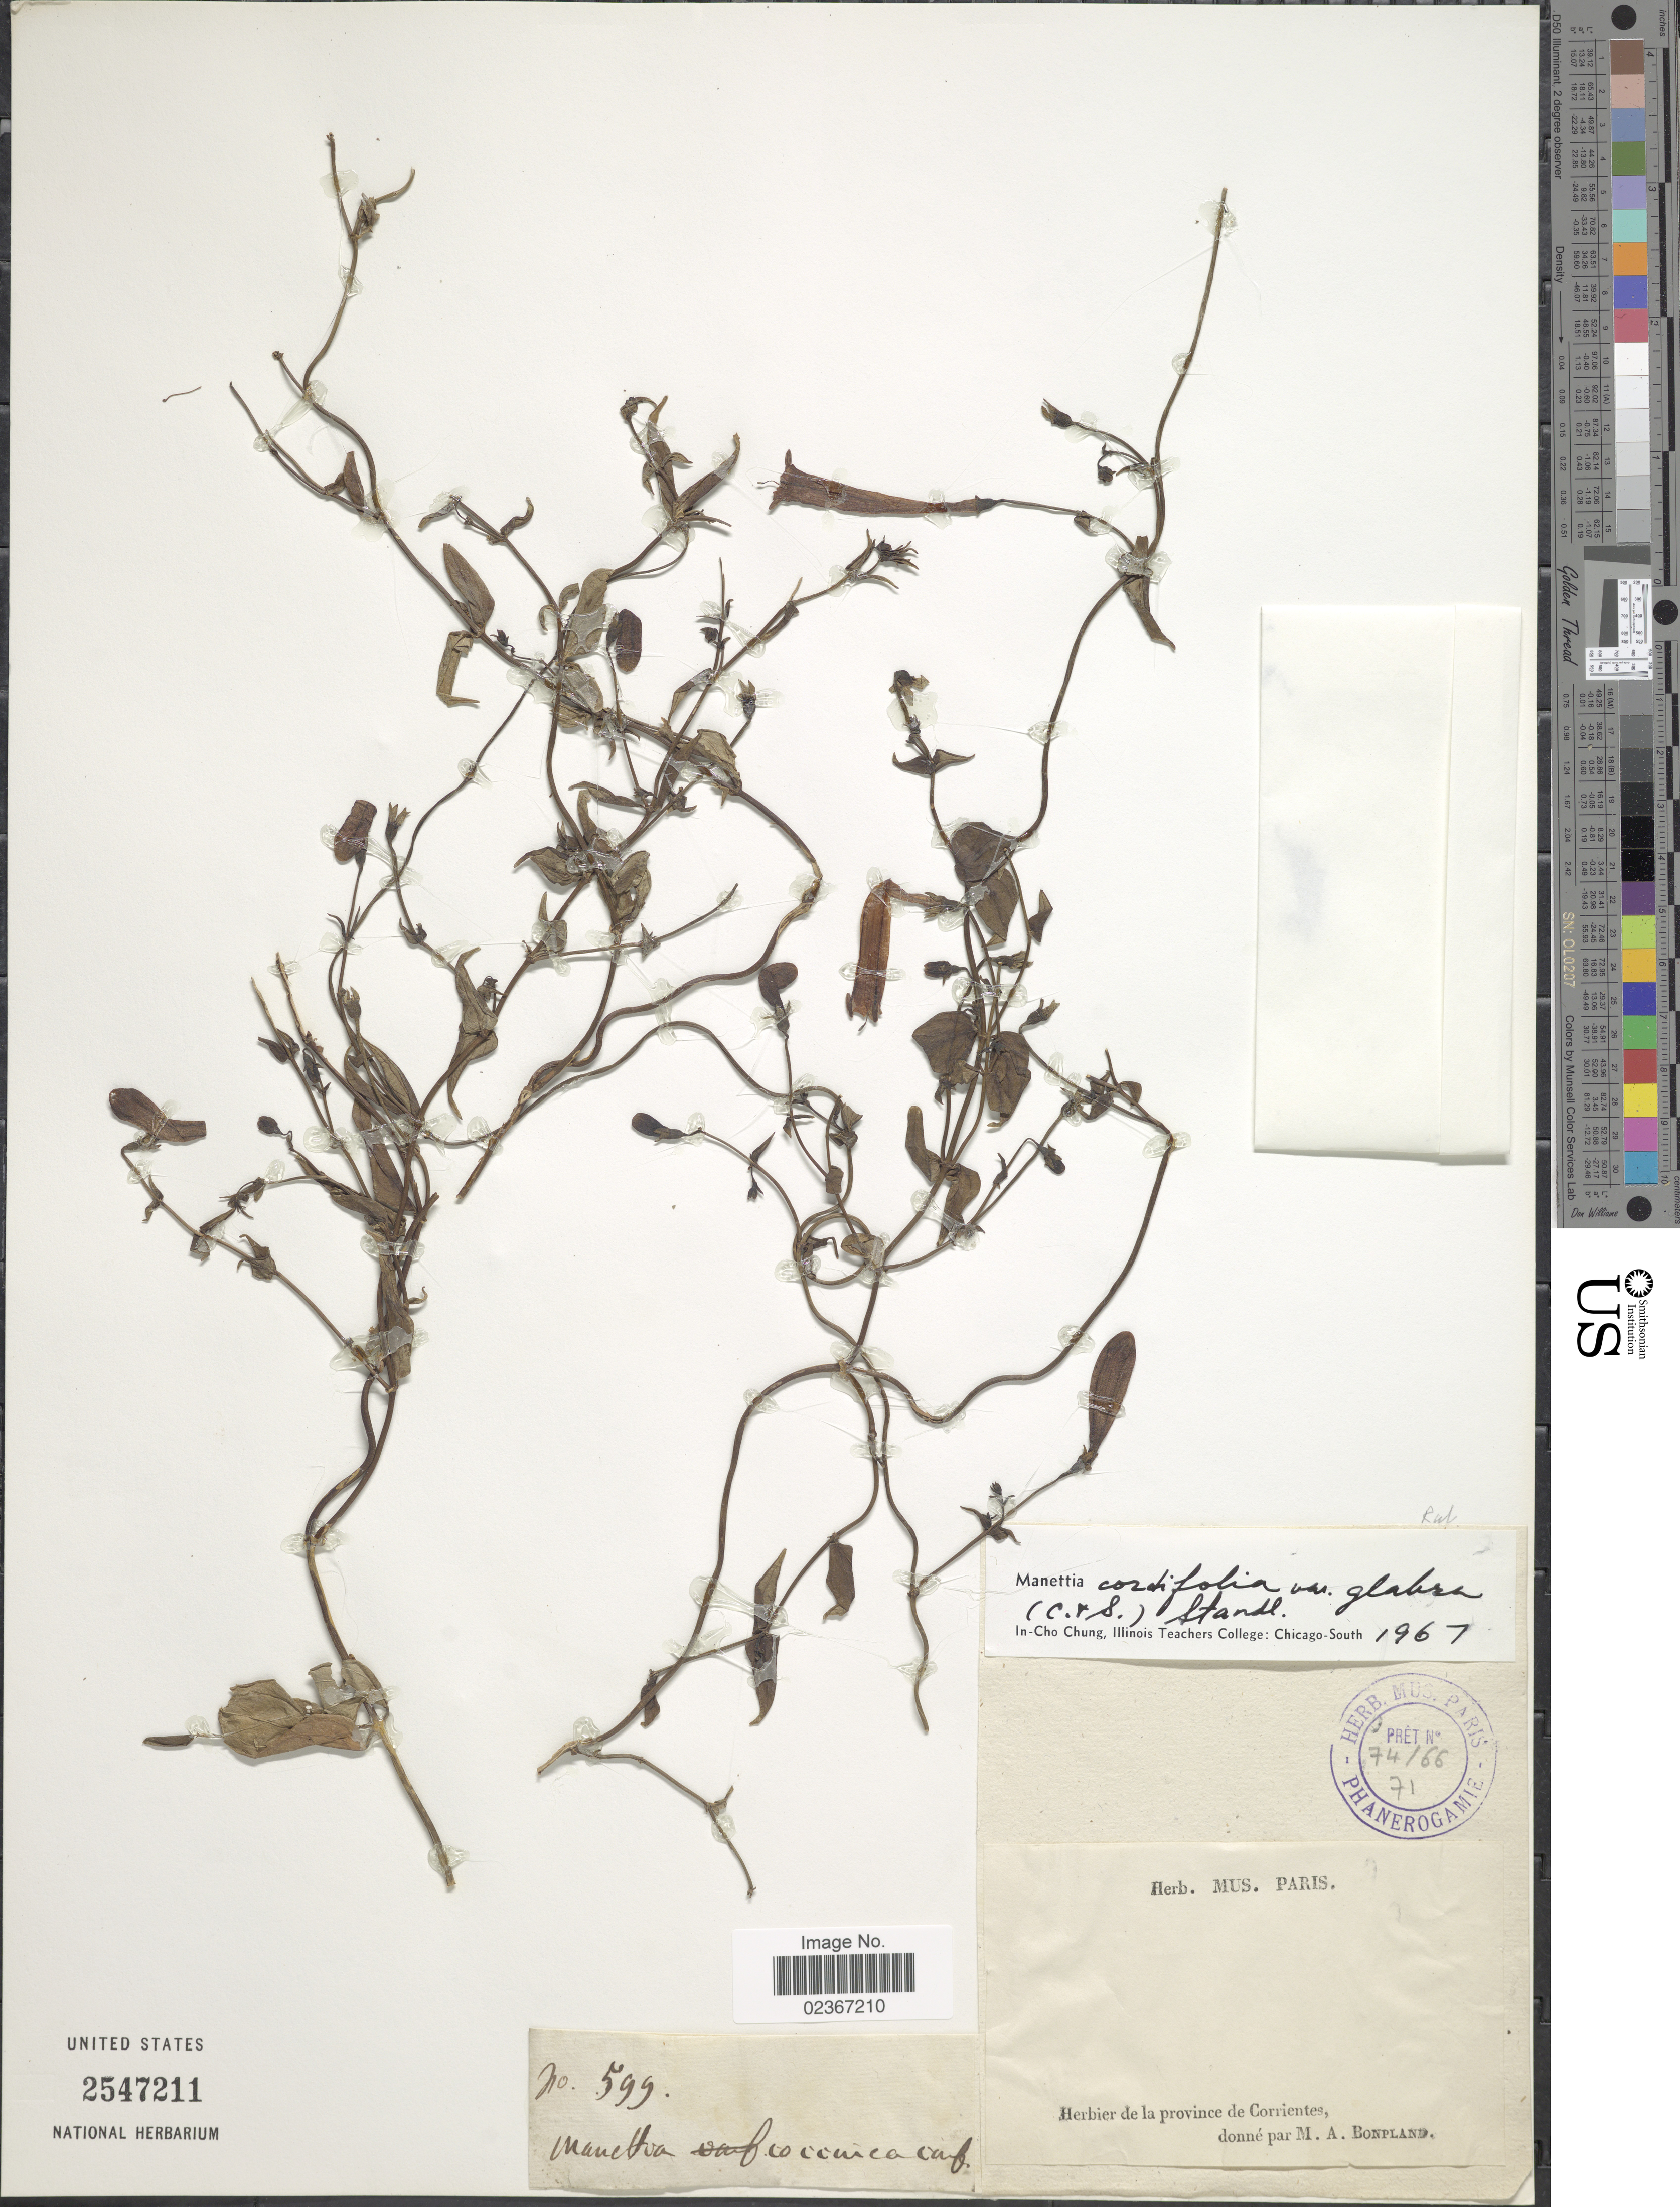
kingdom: Plantae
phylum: Tracheophyta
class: Magnoliopsida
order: Gentianales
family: Rubiaceae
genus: Manettia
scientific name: Manettia cordifolia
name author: Mart.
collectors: M. Bonpland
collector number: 599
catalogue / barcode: US 2547211